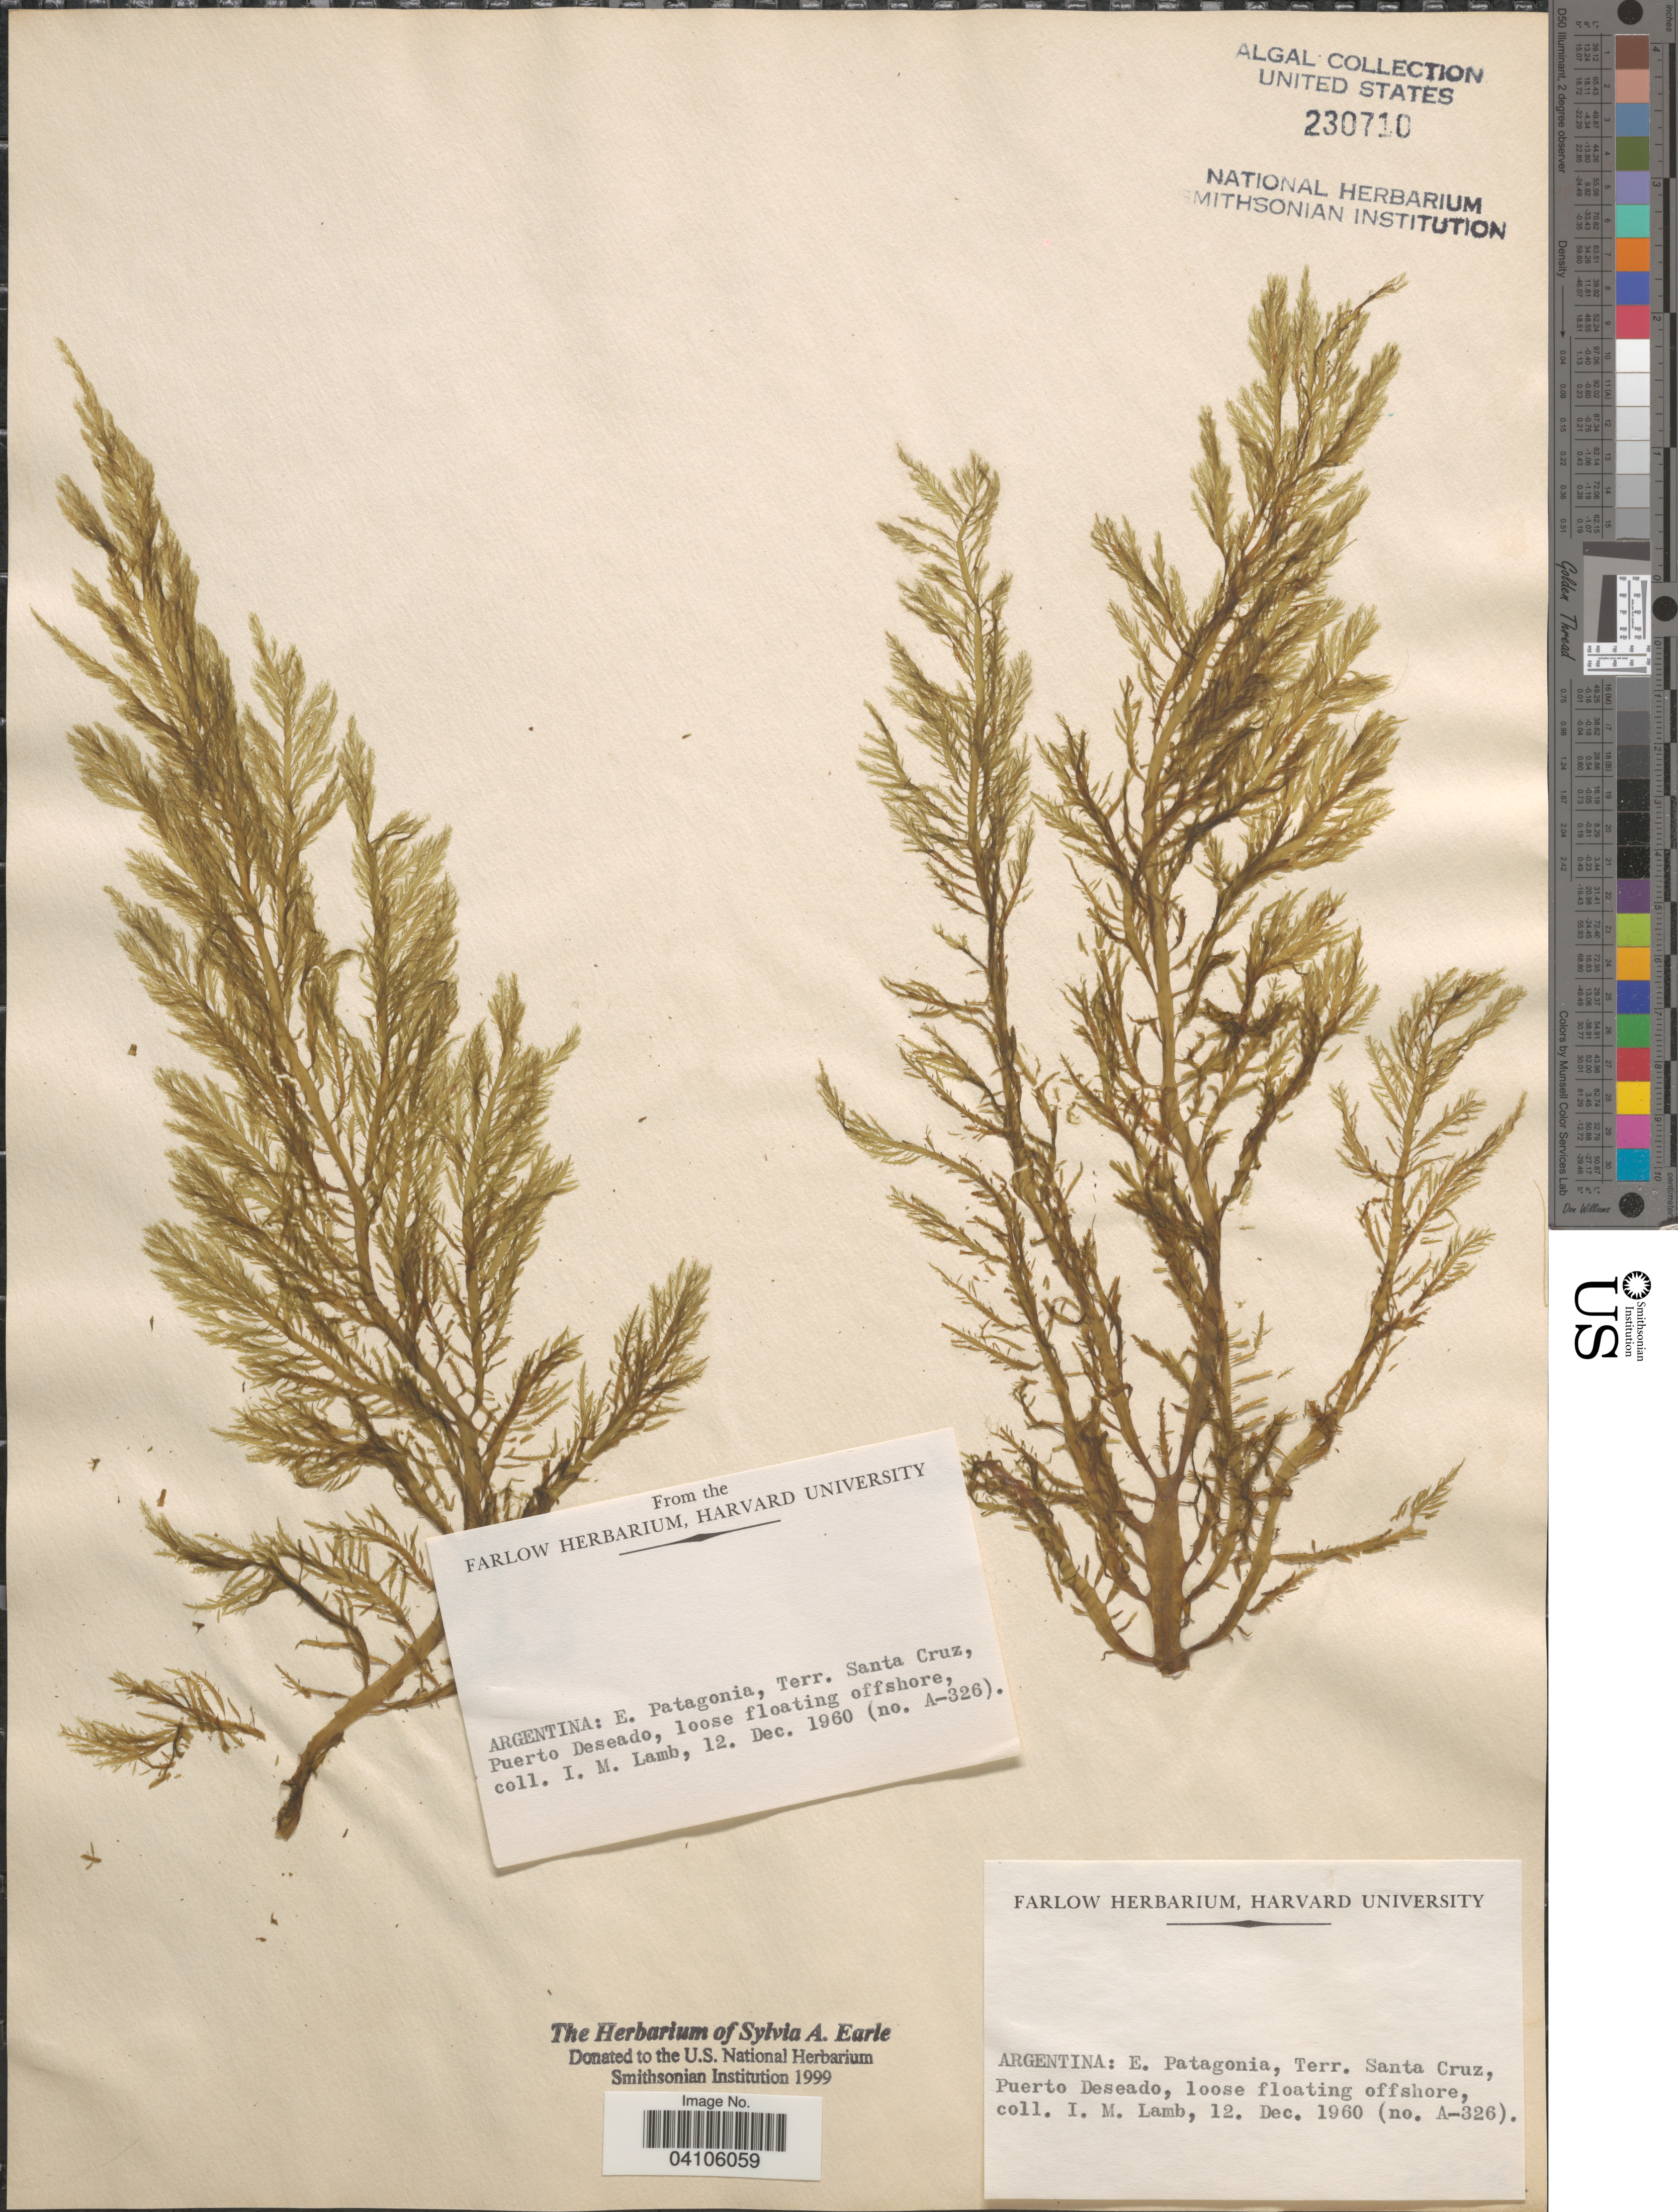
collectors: I. M. Lamb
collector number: A-326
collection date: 1960-12-12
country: Argentina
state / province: Santa Cruz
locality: E. Patagonia, Terr. Santa Cruz, Puerto Deseado.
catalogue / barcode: US 230710